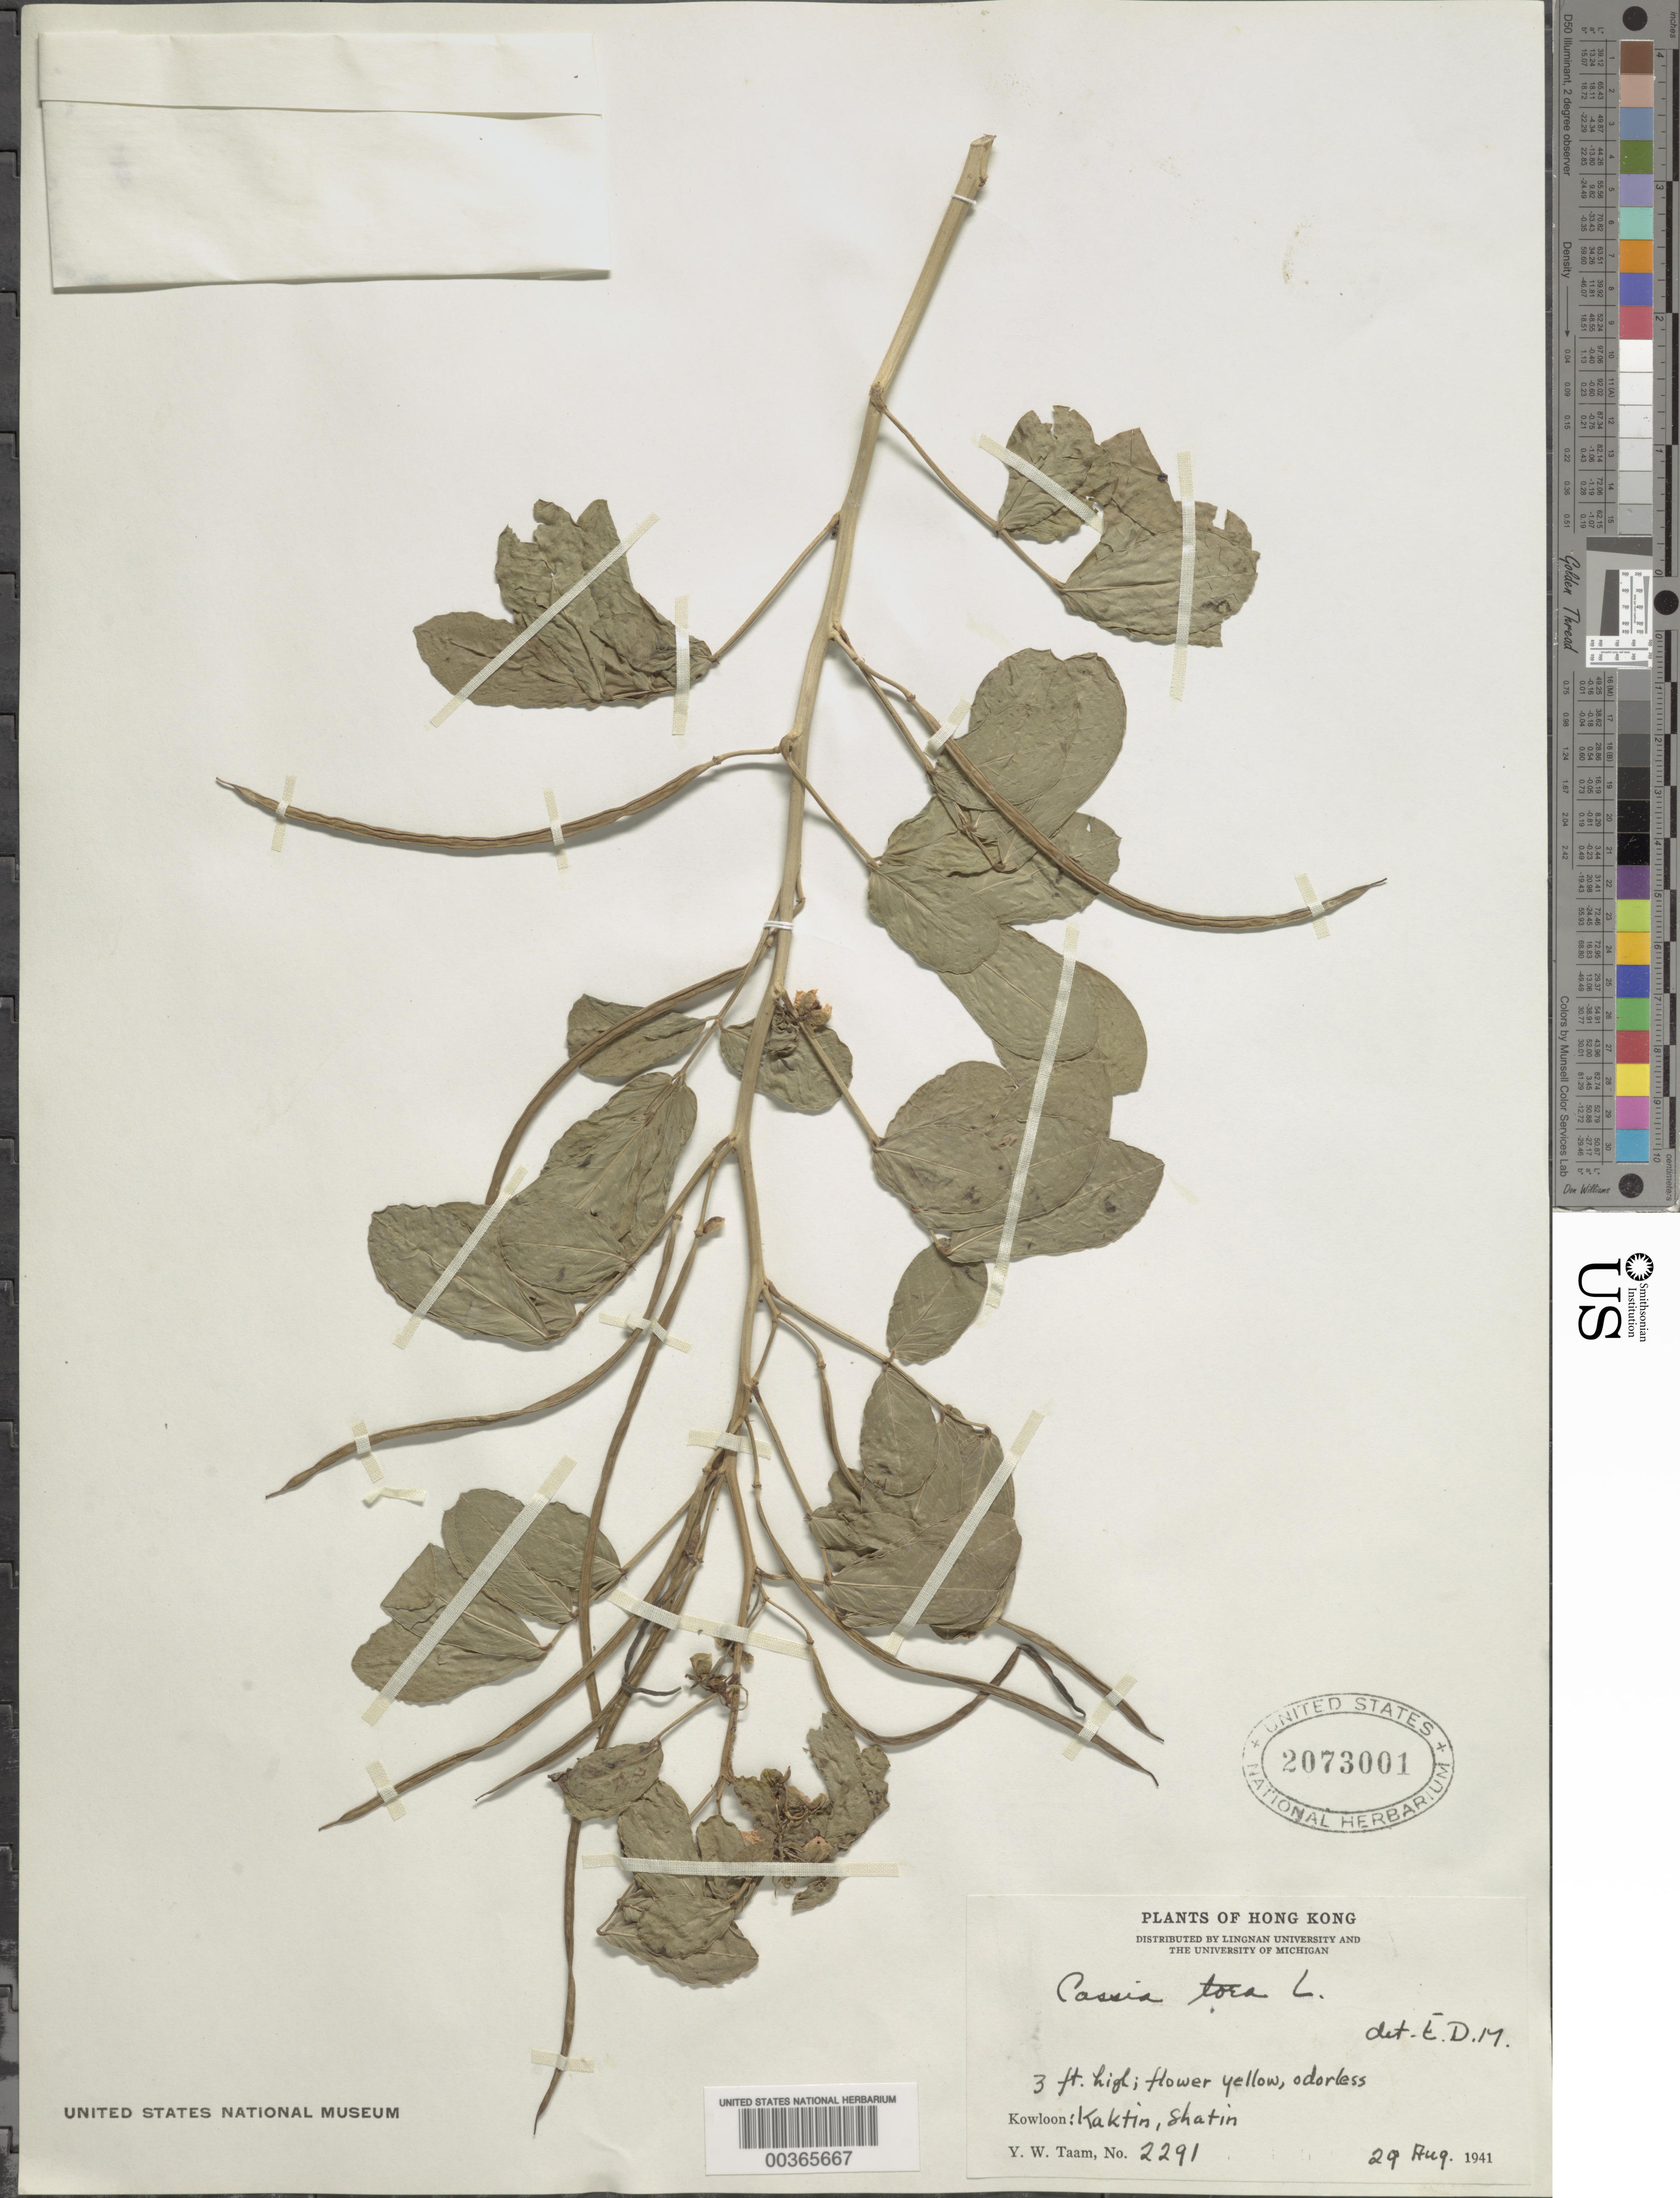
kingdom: Plantae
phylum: Tracheophyta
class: Magnoliopsida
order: Fabales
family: Fabaceae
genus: Senna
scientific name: Senna obtusifolia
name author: (L.) H.S. Irwin & Barneby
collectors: Y. W. Taam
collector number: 2291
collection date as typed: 29 Aug 1941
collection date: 1941-08-29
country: China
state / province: Hong Kong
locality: Kowloon; kaktin, shatin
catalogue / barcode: US 2073001